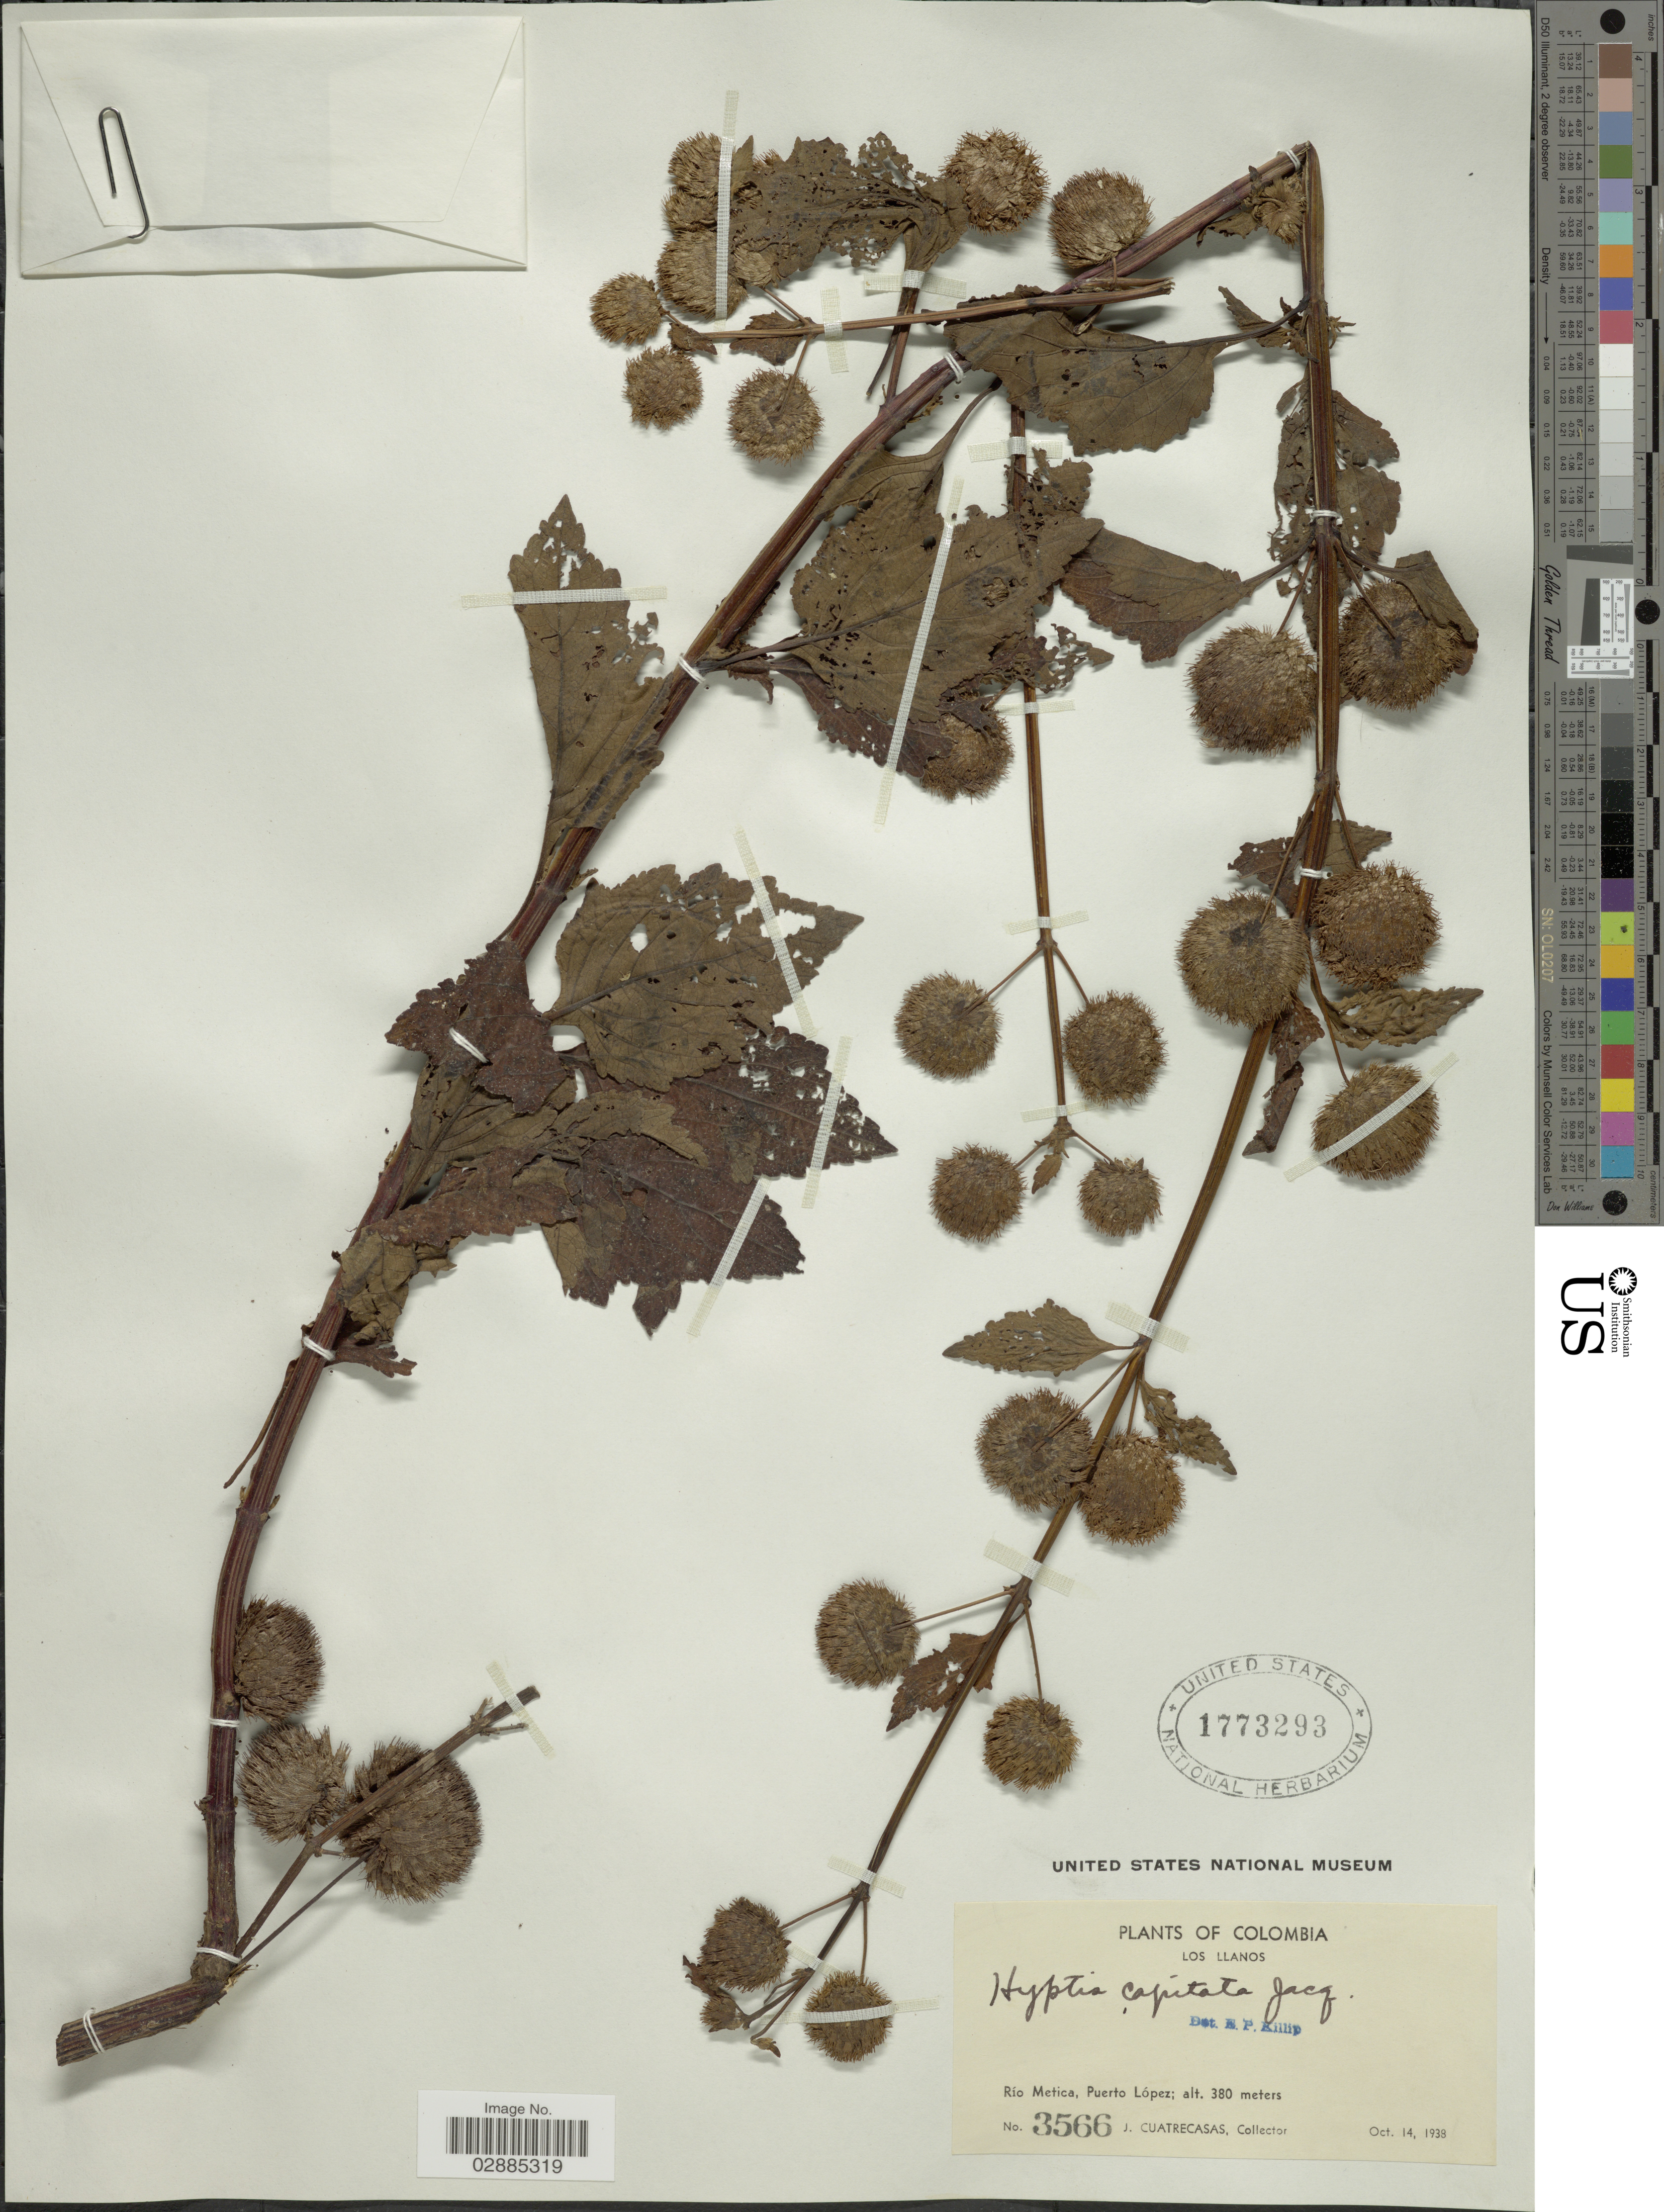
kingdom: Plantae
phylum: Tracheophyta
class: Magnoliopsida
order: Lamiales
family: Lamiaceae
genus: Hyptis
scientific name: Hyptis capitata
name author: Jacq.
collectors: J. Cuatrecasas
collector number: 3566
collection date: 1938-10-14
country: Colombia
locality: Los Llanos. Río Metica, Puerto López.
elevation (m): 380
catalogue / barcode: US 1773293